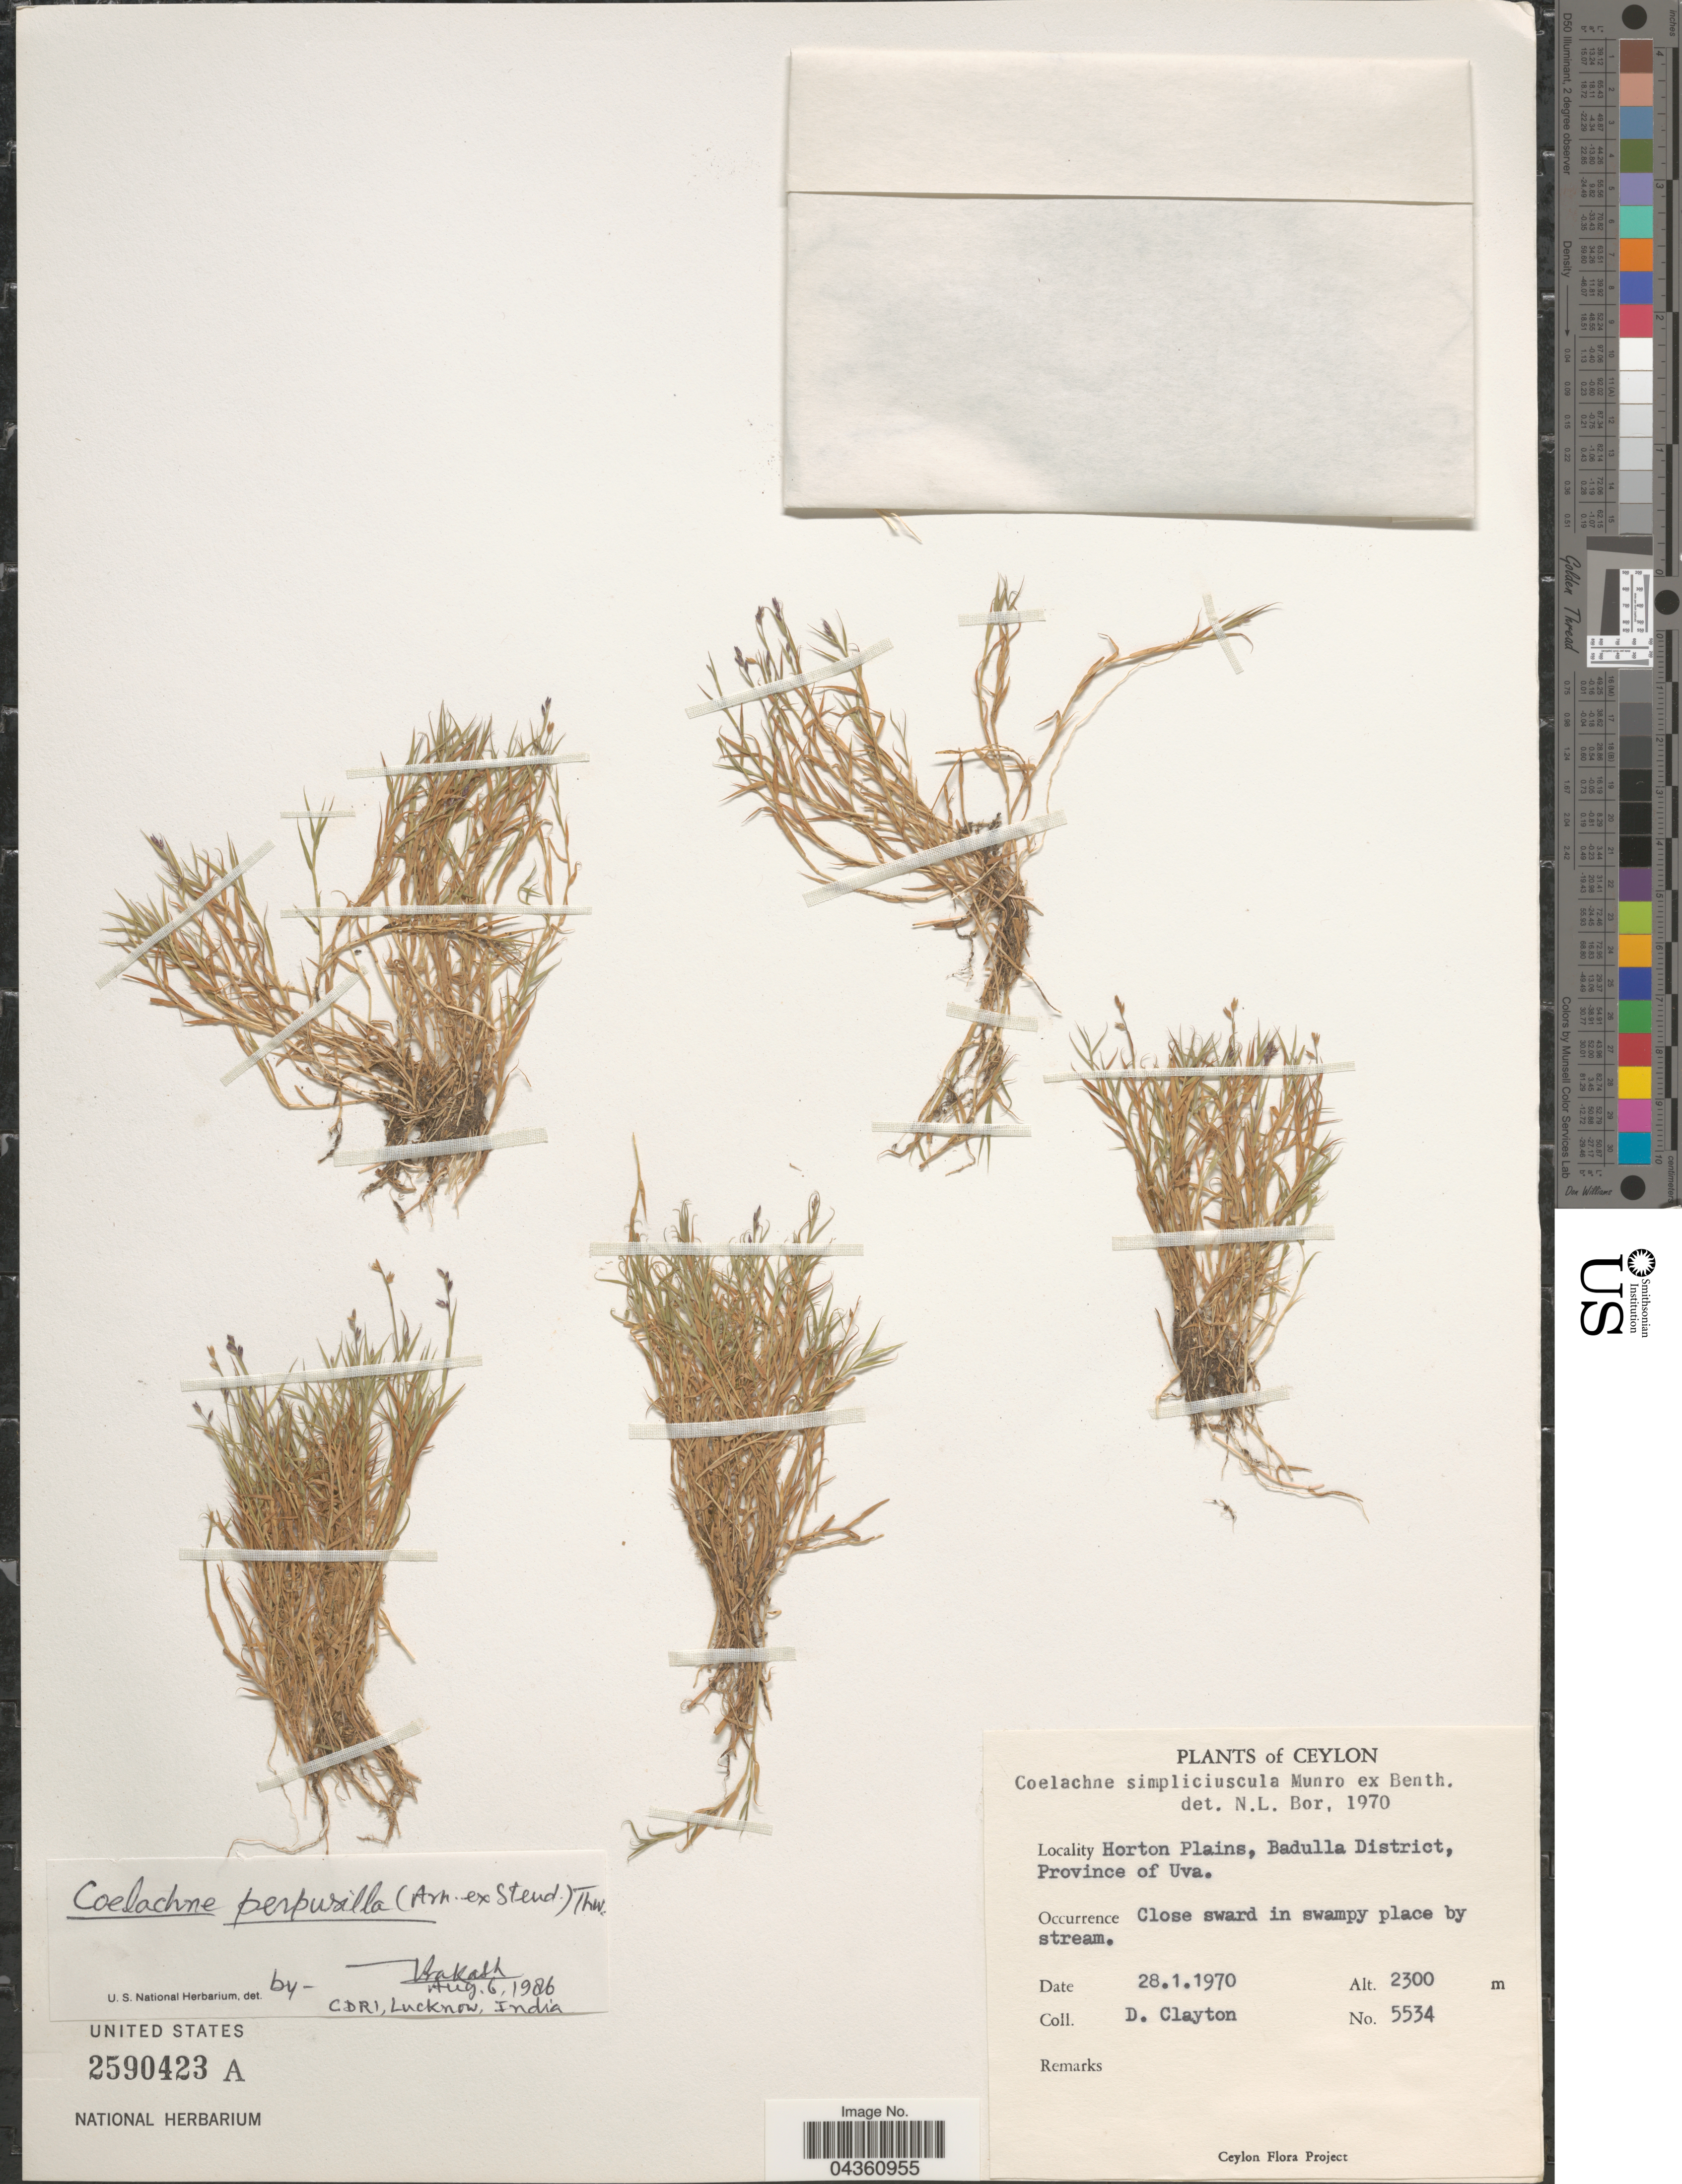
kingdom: Plantae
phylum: Tracheophyta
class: Liliopsida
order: Poales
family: Poaceae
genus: Coelachne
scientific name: Coelachne simpliciuscula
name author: (Wight & Arn. ex Steud.) Munro ex Benth.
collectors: D. Clayton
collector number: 5534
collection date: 1970-01-28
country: Sri Lanka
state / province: Uva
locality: Ceylon. Horton Plains, Badulla District.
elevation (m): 2300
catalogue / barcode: US 2590423A